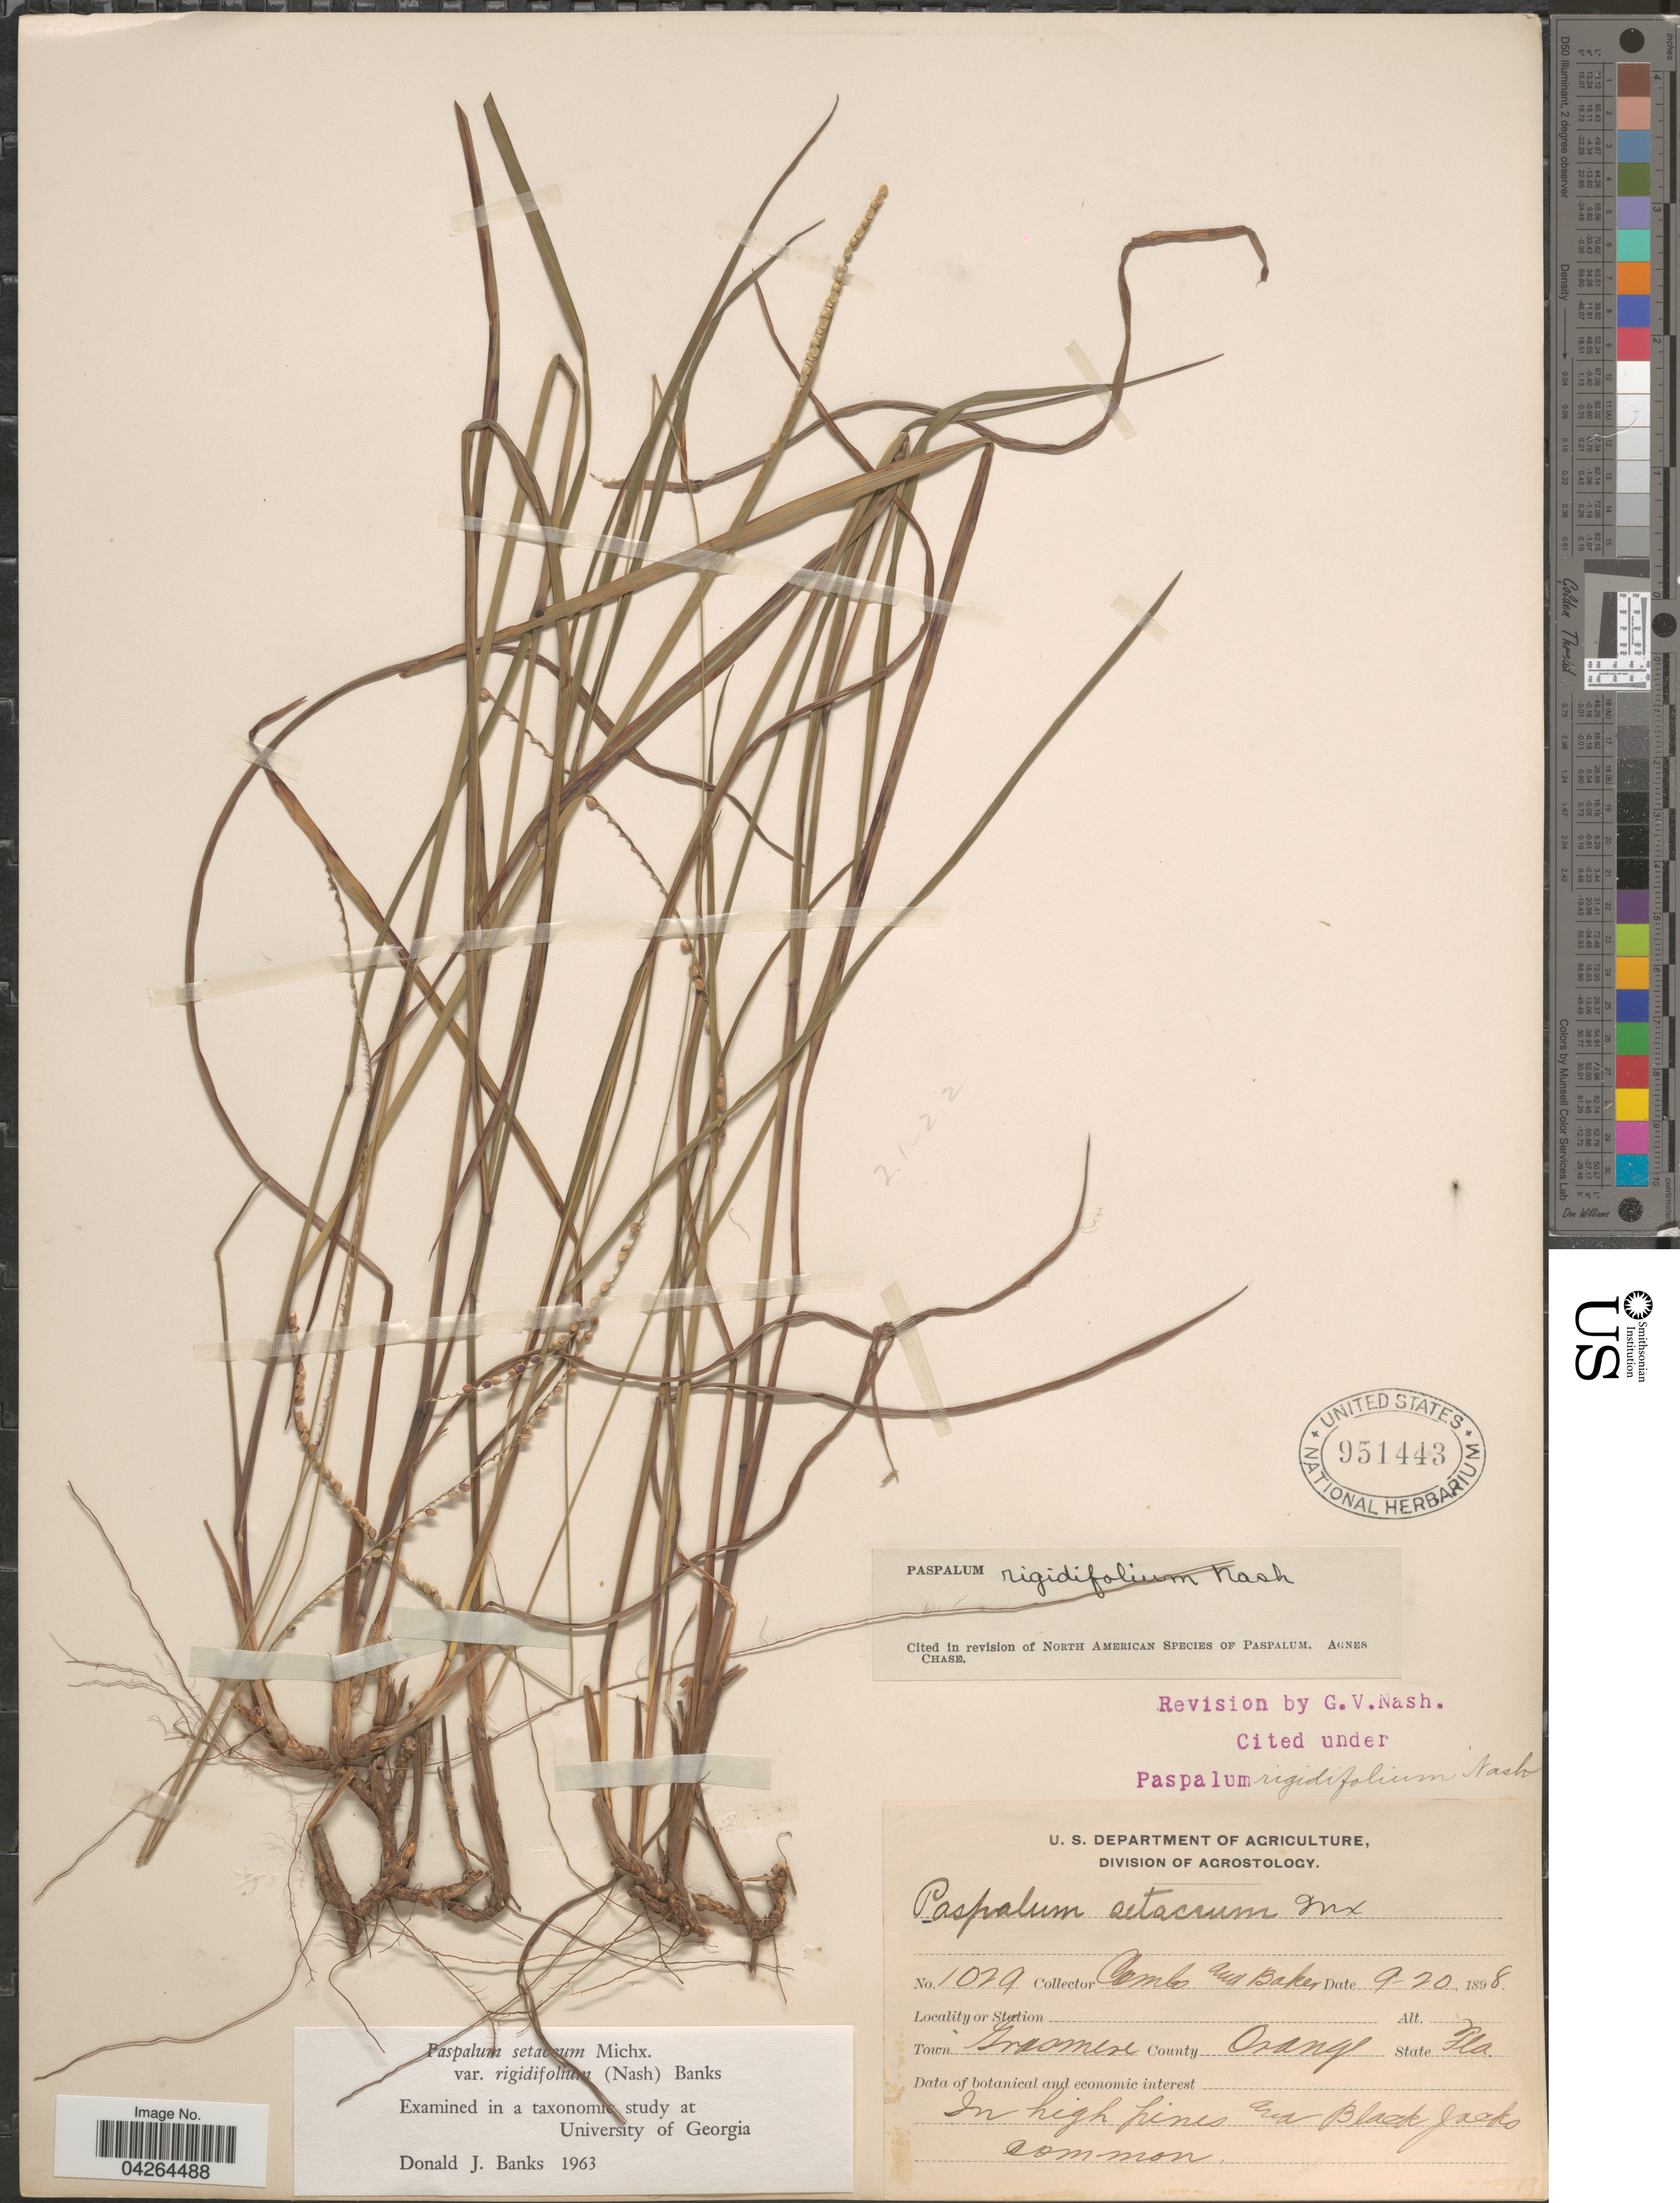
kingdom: Plantae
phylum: Tracheophyta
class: Liliopsida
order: Poales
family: Poaceae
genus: Paspalum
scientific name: Paspalum setaceum var. rigidifolium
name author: (Nash) D.J. Banks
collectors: -. Combs & -- Baker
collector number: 1029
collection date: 1898-09-20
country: United States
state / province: Florida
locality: Town Grasmere. County Orange. In high pines and Black Jacks.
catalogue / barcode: US 951443